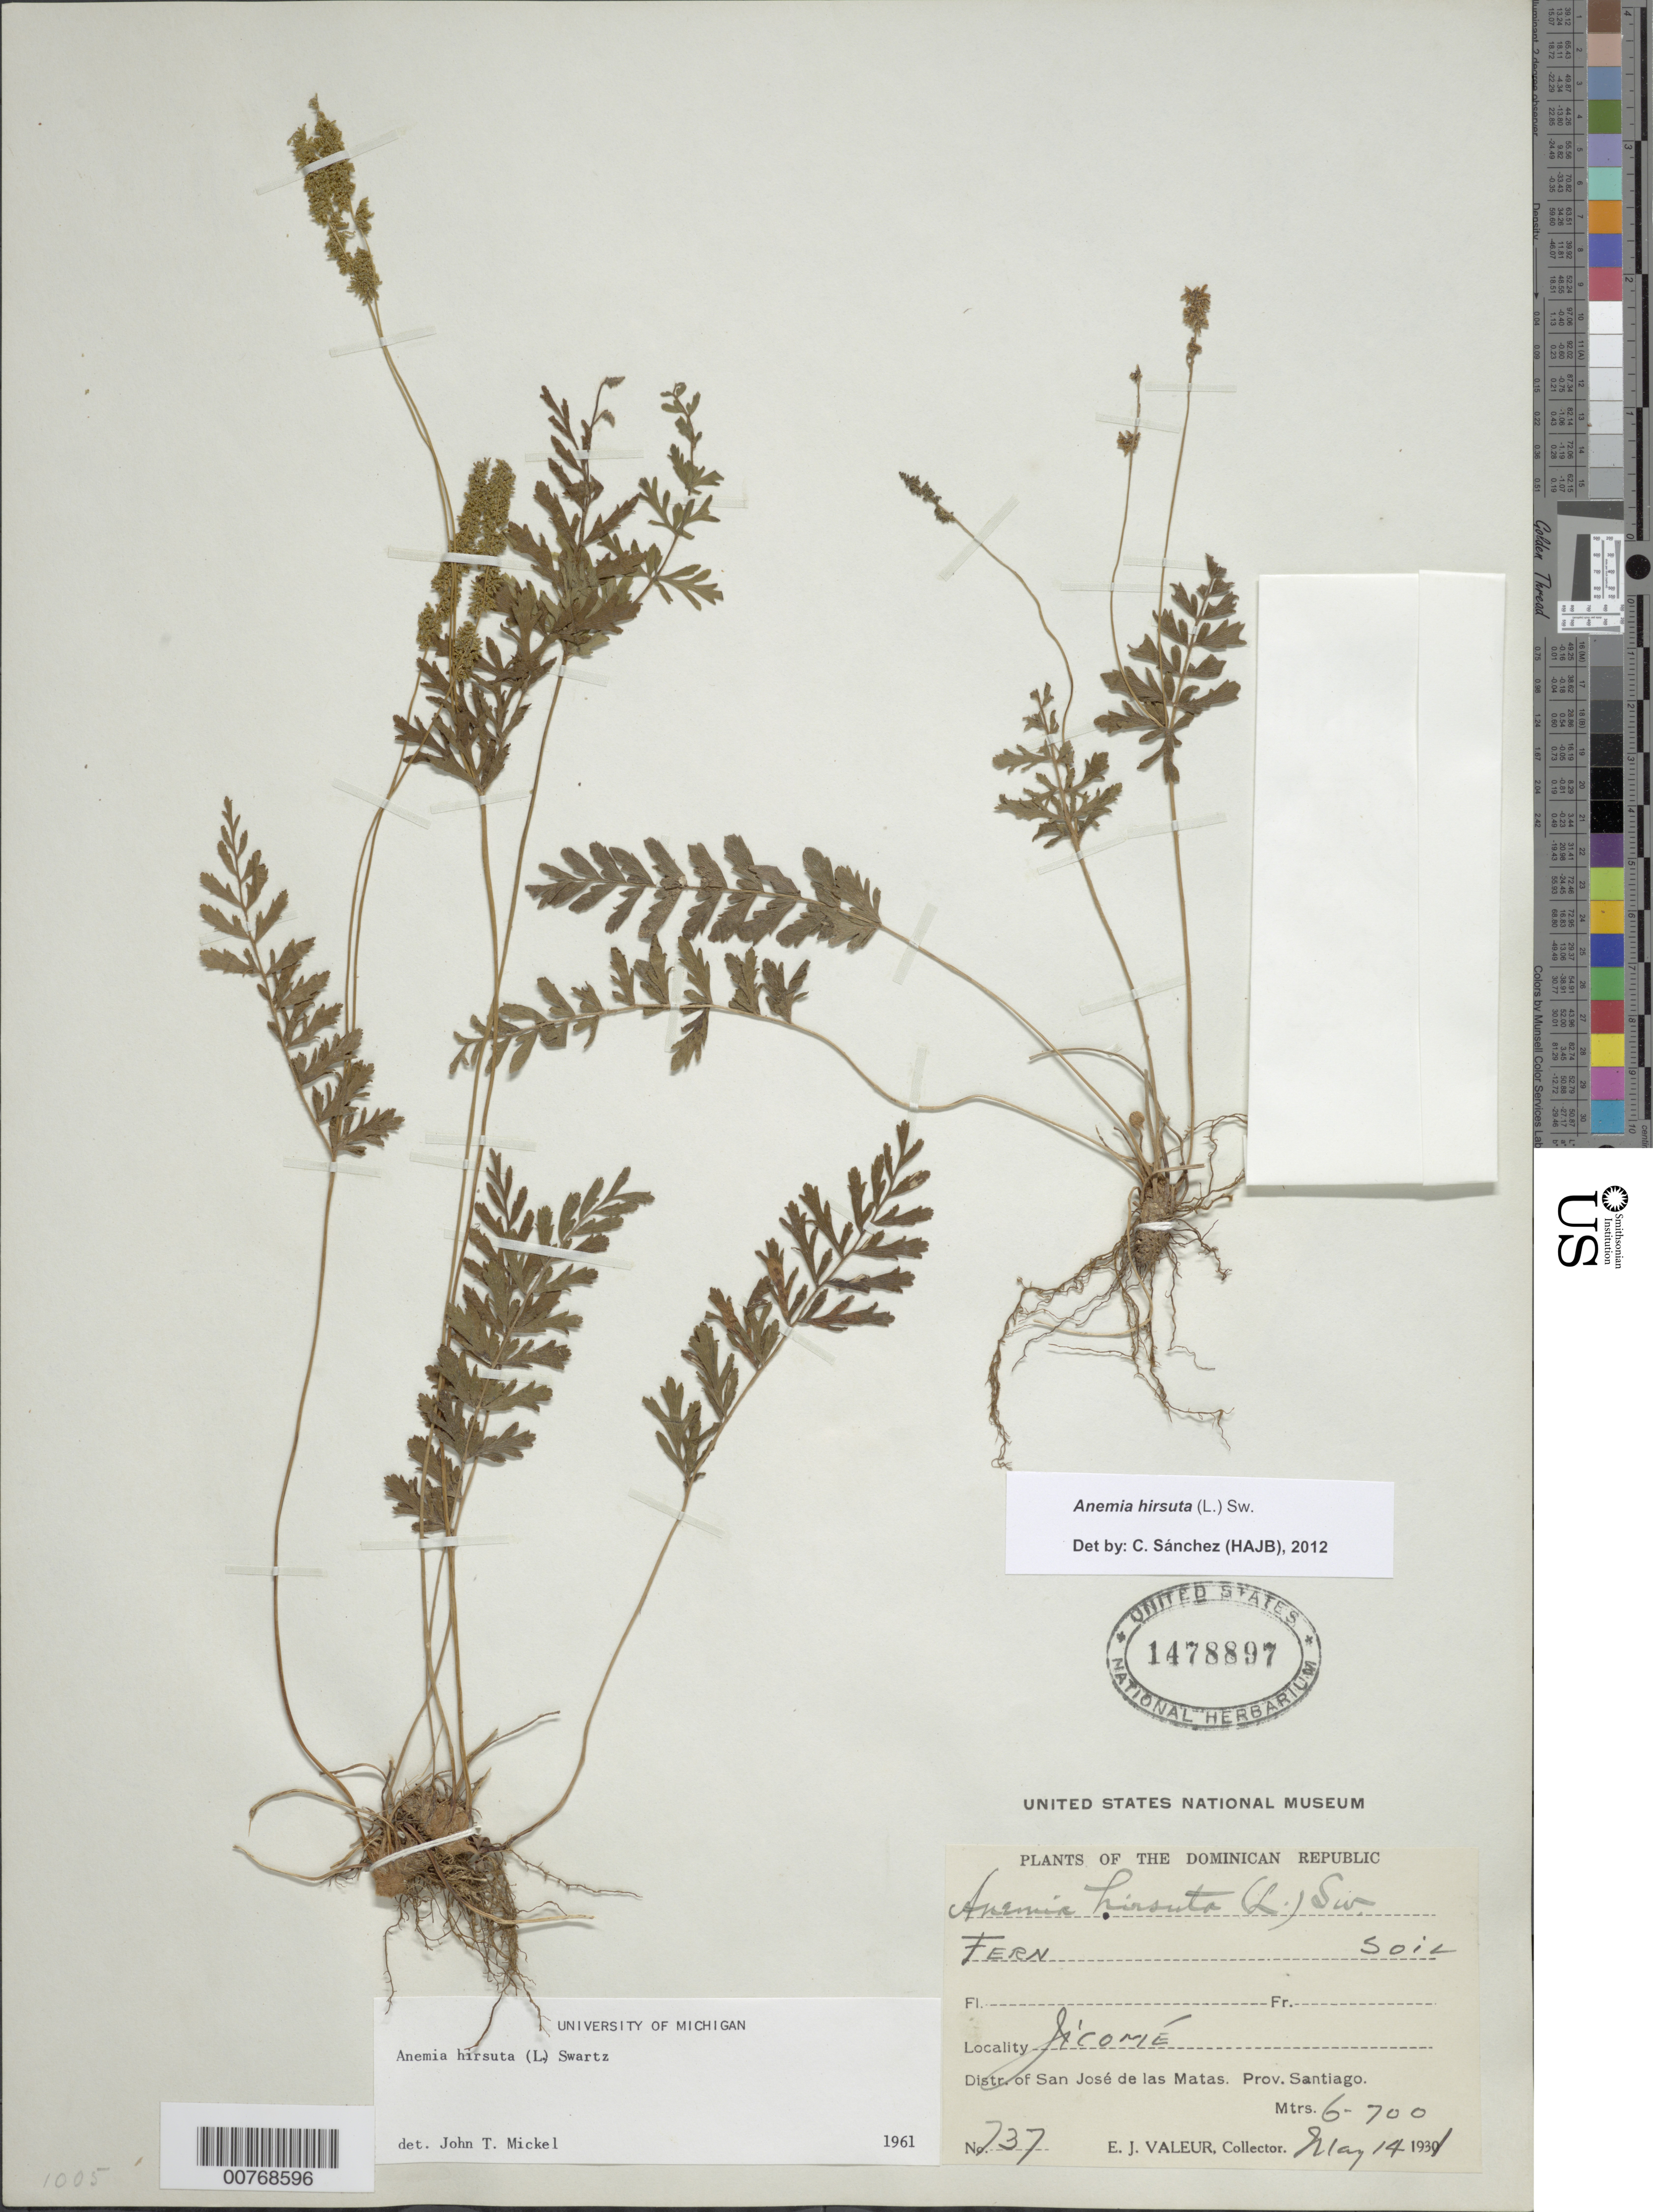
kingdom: Plantae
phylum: Tracheophyta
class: Polypodiopsida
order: Schizaeales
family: Anemiaceae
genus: Anemia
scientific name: Anemia hirsuta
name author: (L.) Sw.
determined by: Mickel, J. T., (NY), New York Botanical Garden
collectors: E. Valeur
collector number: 737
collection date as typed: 14 May 1931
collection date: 1931-05-14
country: Dominican Republic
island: Hispaniola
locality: Distr. San José de las Matas, Provincia Santiago, Jícome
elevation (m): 600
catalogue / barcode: US 1478897